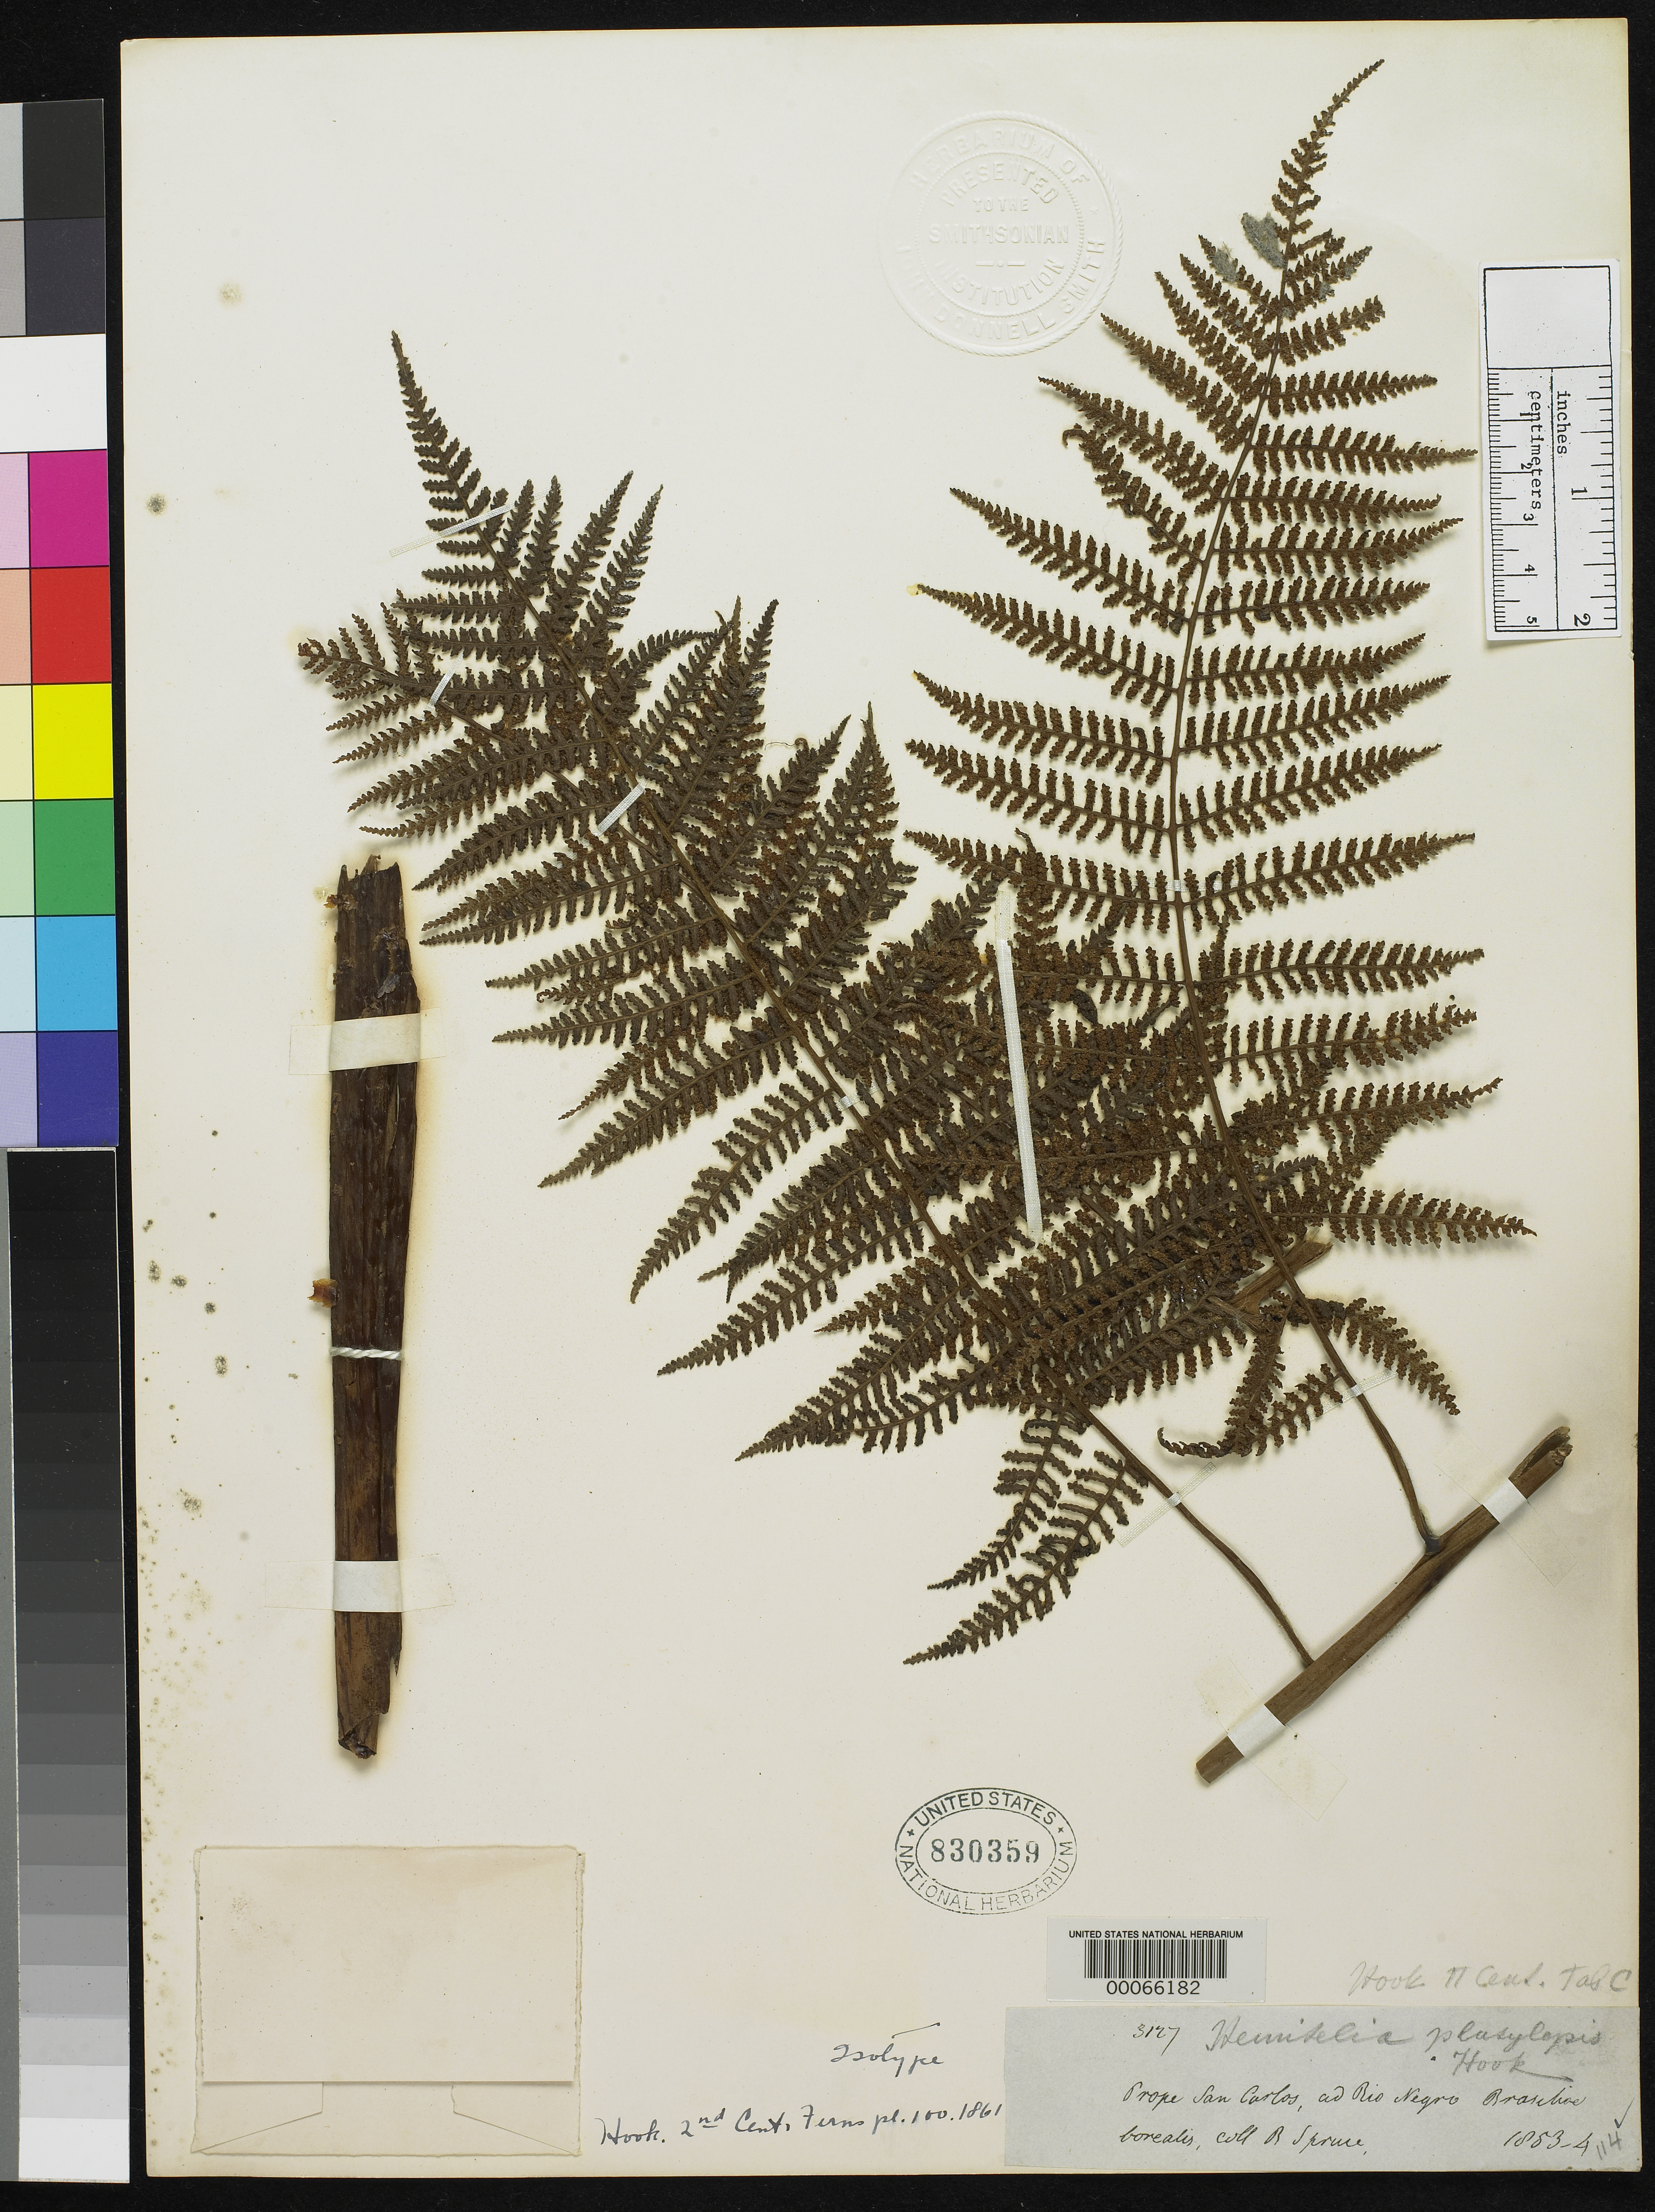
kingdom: Plantae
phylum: Tracheophyta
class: Polypodiopsida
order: Cyatheales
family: Cyatheaceae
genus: Hemitelia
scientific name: Hemitelia platylepis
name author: Hook.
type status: Type Collection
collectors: R. Spruce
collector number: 3127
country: Brazil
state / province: Minas Gerais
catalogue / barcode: US 830359